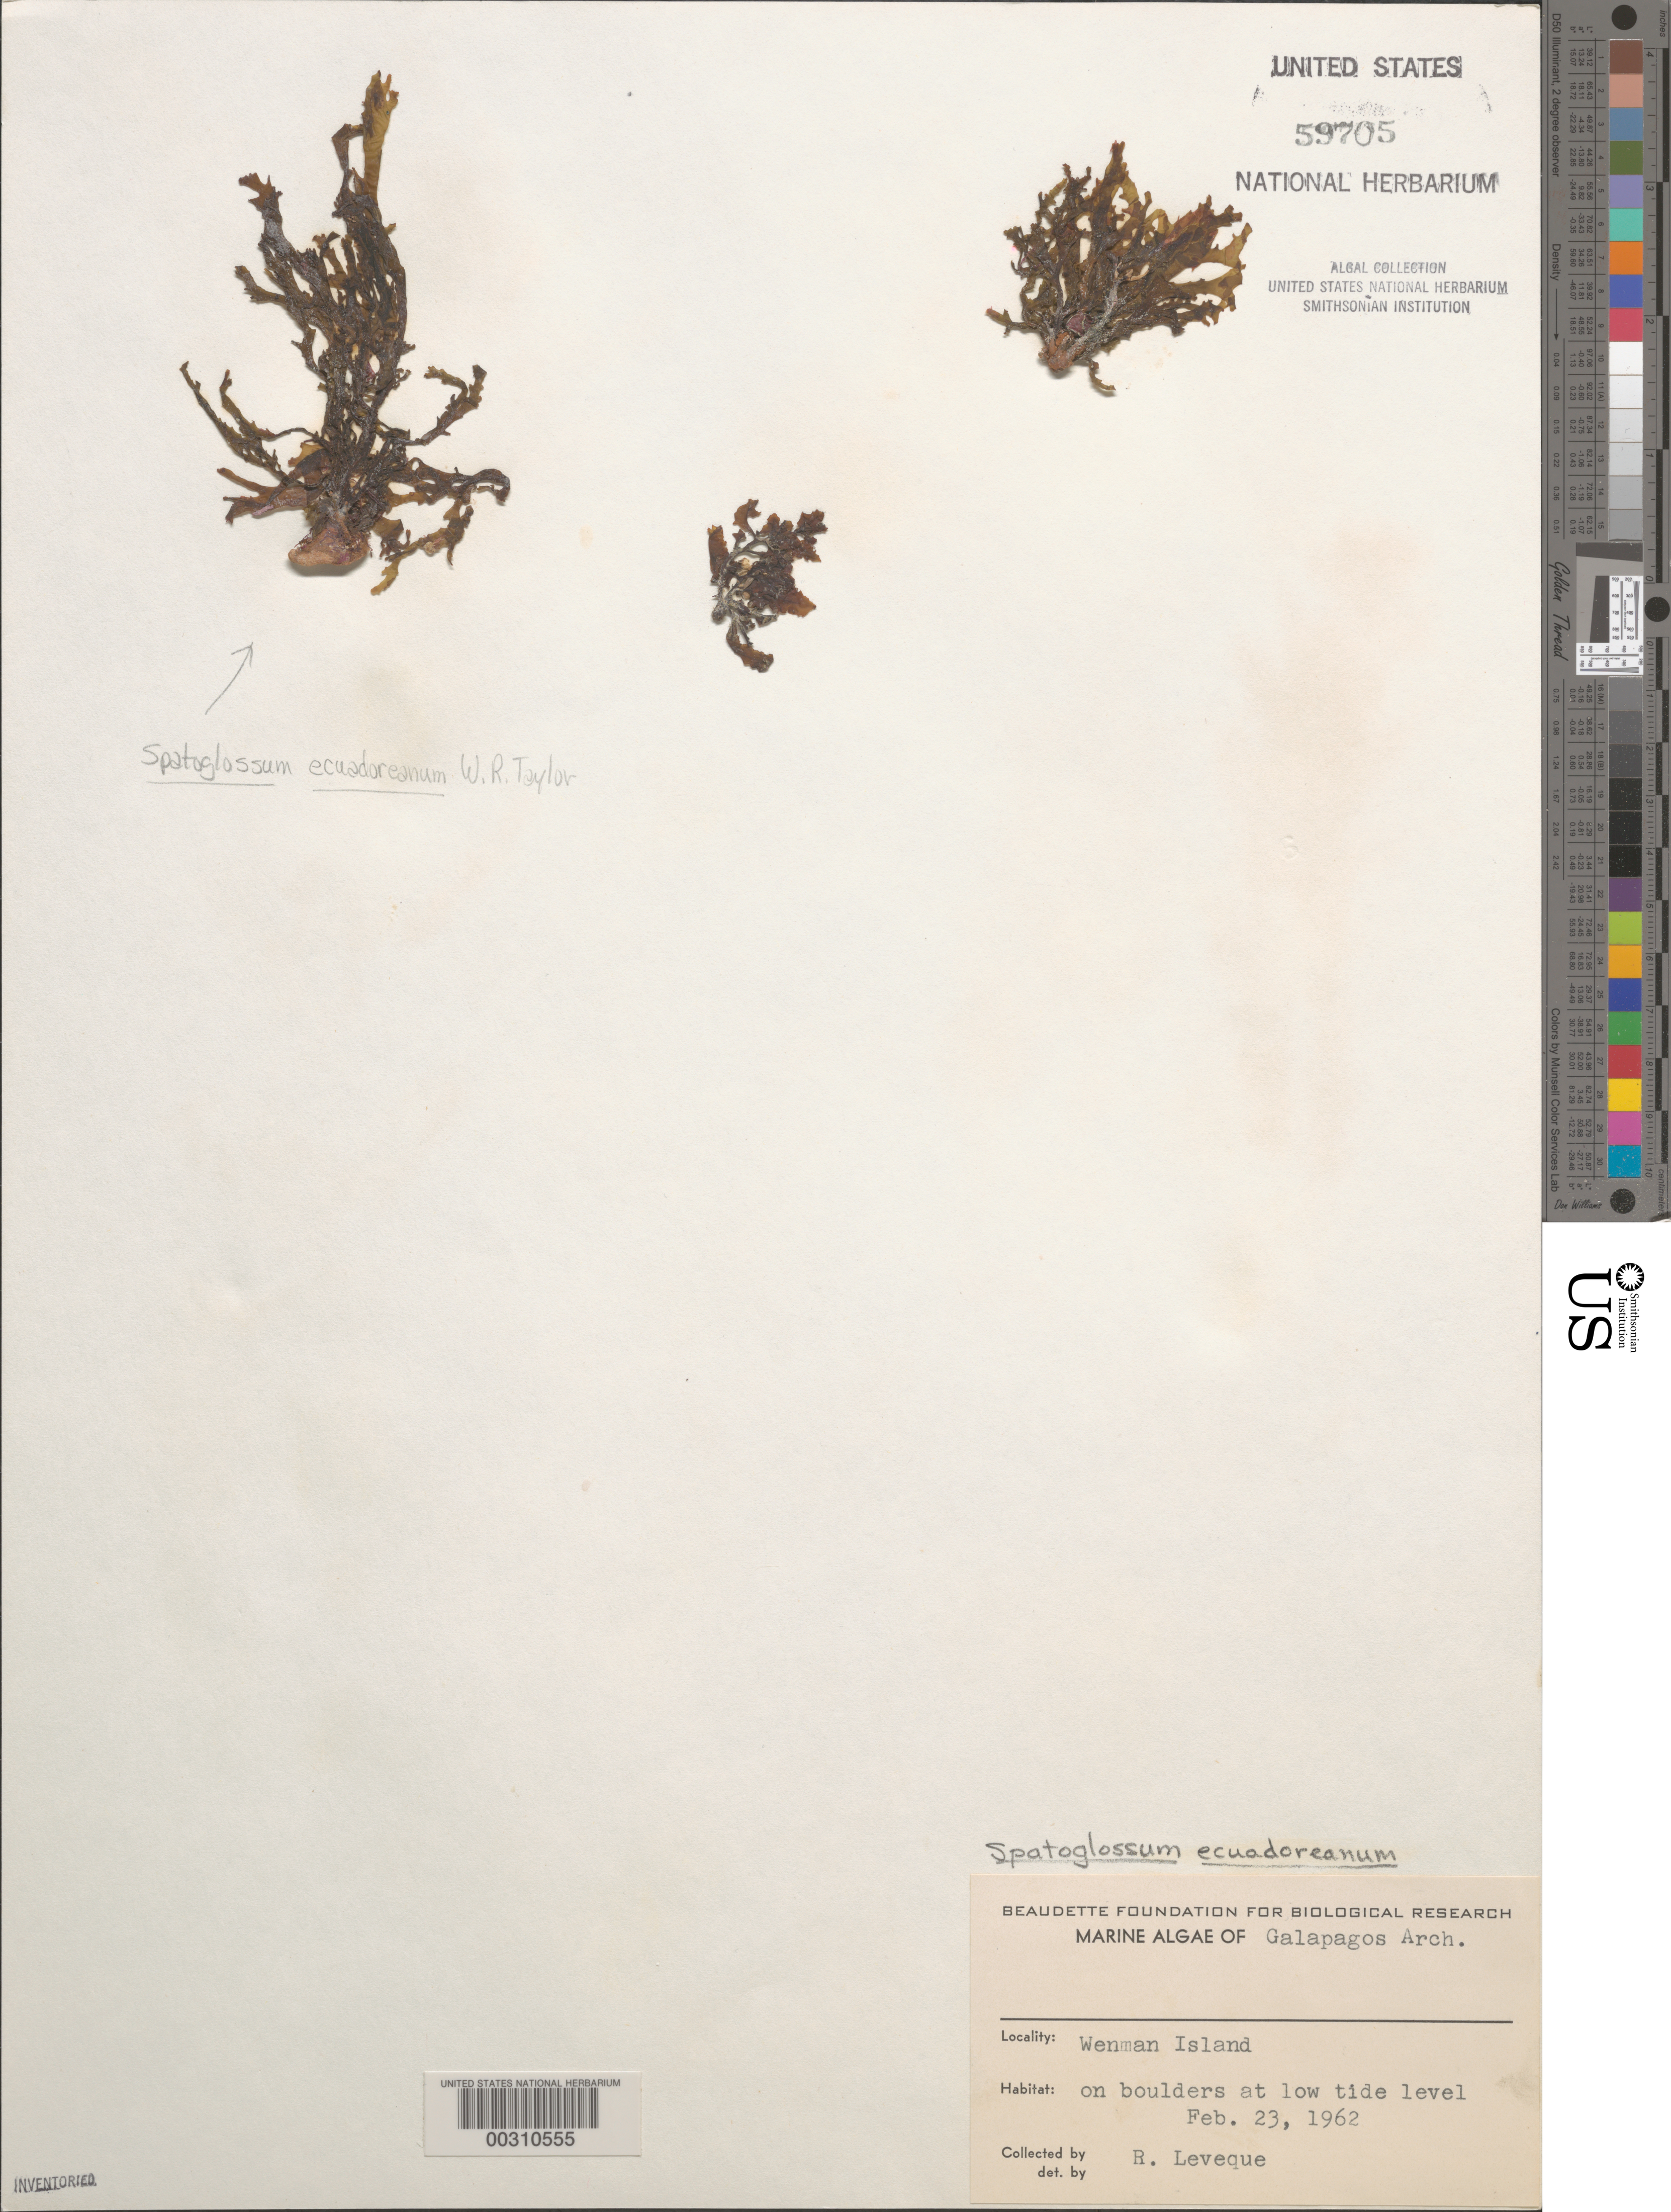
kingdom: Chromista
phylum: Ochrophyta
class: Phaeophyceae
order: Dictyotales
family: Dictyotaceae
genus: Spatoglossum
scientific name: Spatoglossum ecuadoreanum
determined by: Norris, James N.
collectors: R. Lévêque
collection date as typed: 23 Feb 1962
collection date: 1962-02-23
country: Ecuador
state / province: Colón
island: Wenman [Wolf]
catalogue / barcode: US 59705